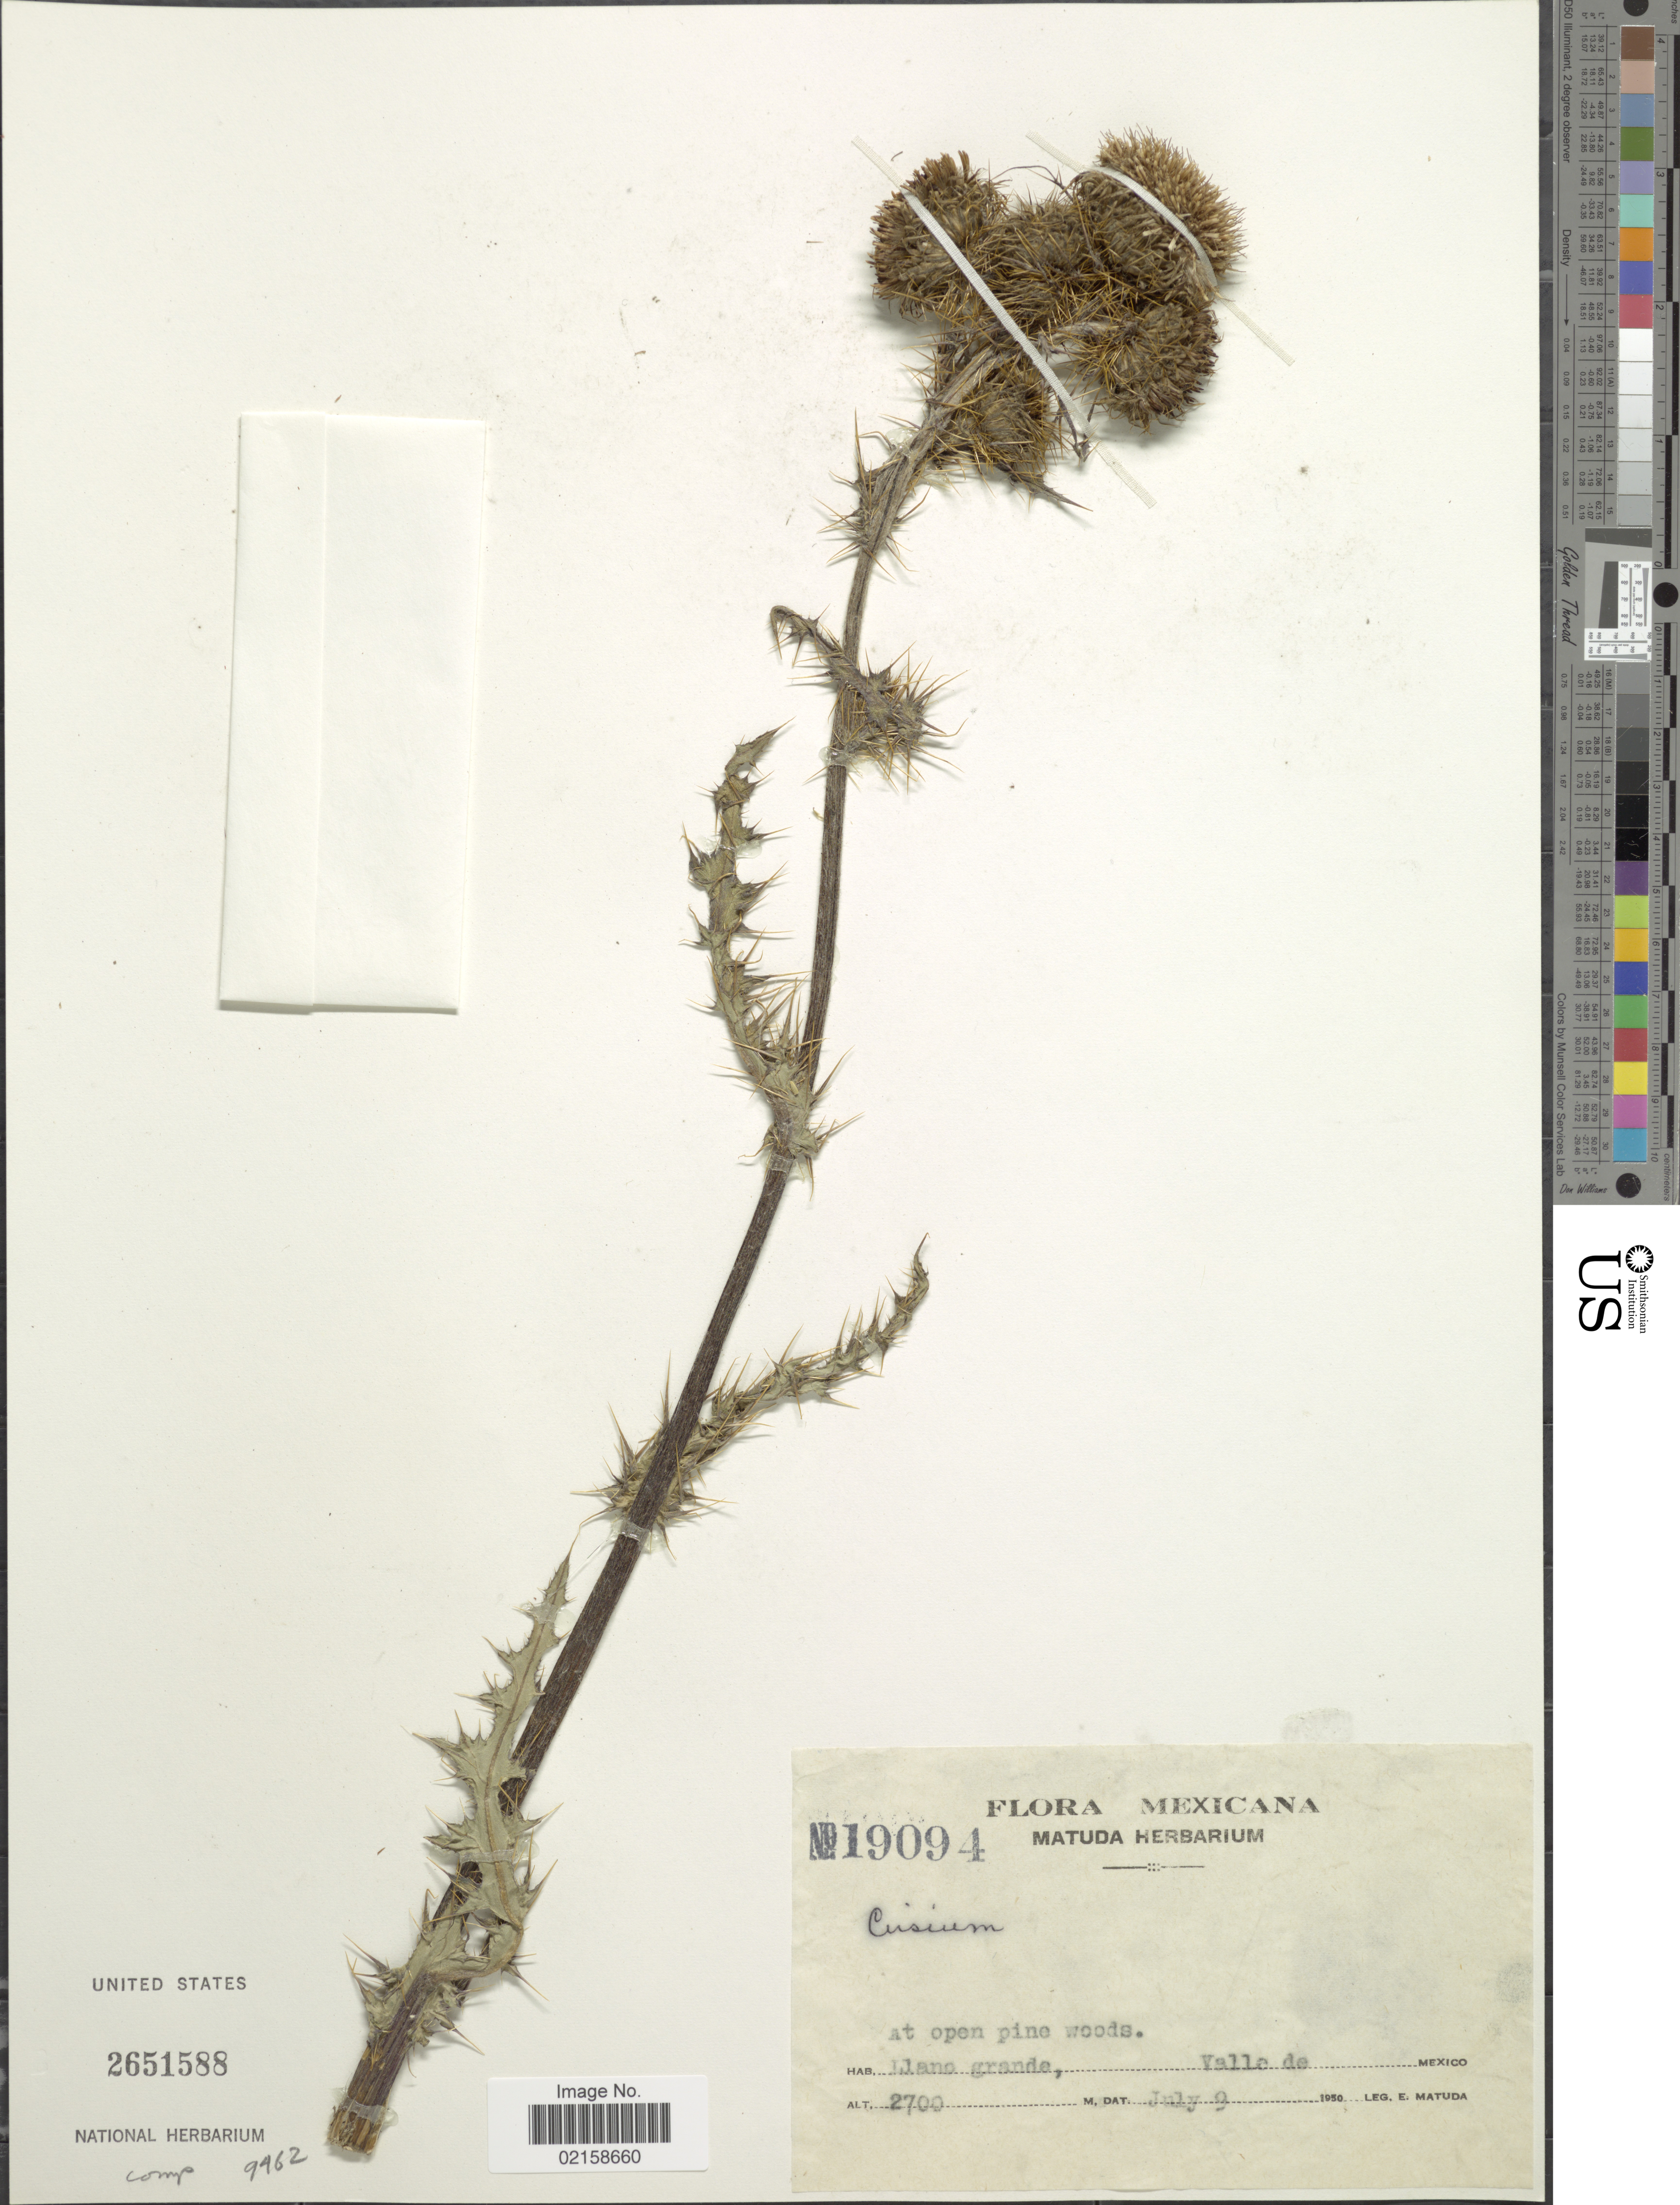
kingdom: Plantae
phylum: Tracheophyta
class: Magnoliopsida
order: Asterales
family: Asteraceae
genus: Cirsium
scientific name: Cirsium sp.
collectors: E. Matuda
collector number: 19094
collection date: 1950-07-09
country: Mexico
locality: Llano grande, Valle de Mexico.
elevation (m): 2700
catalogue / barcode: US 2651588